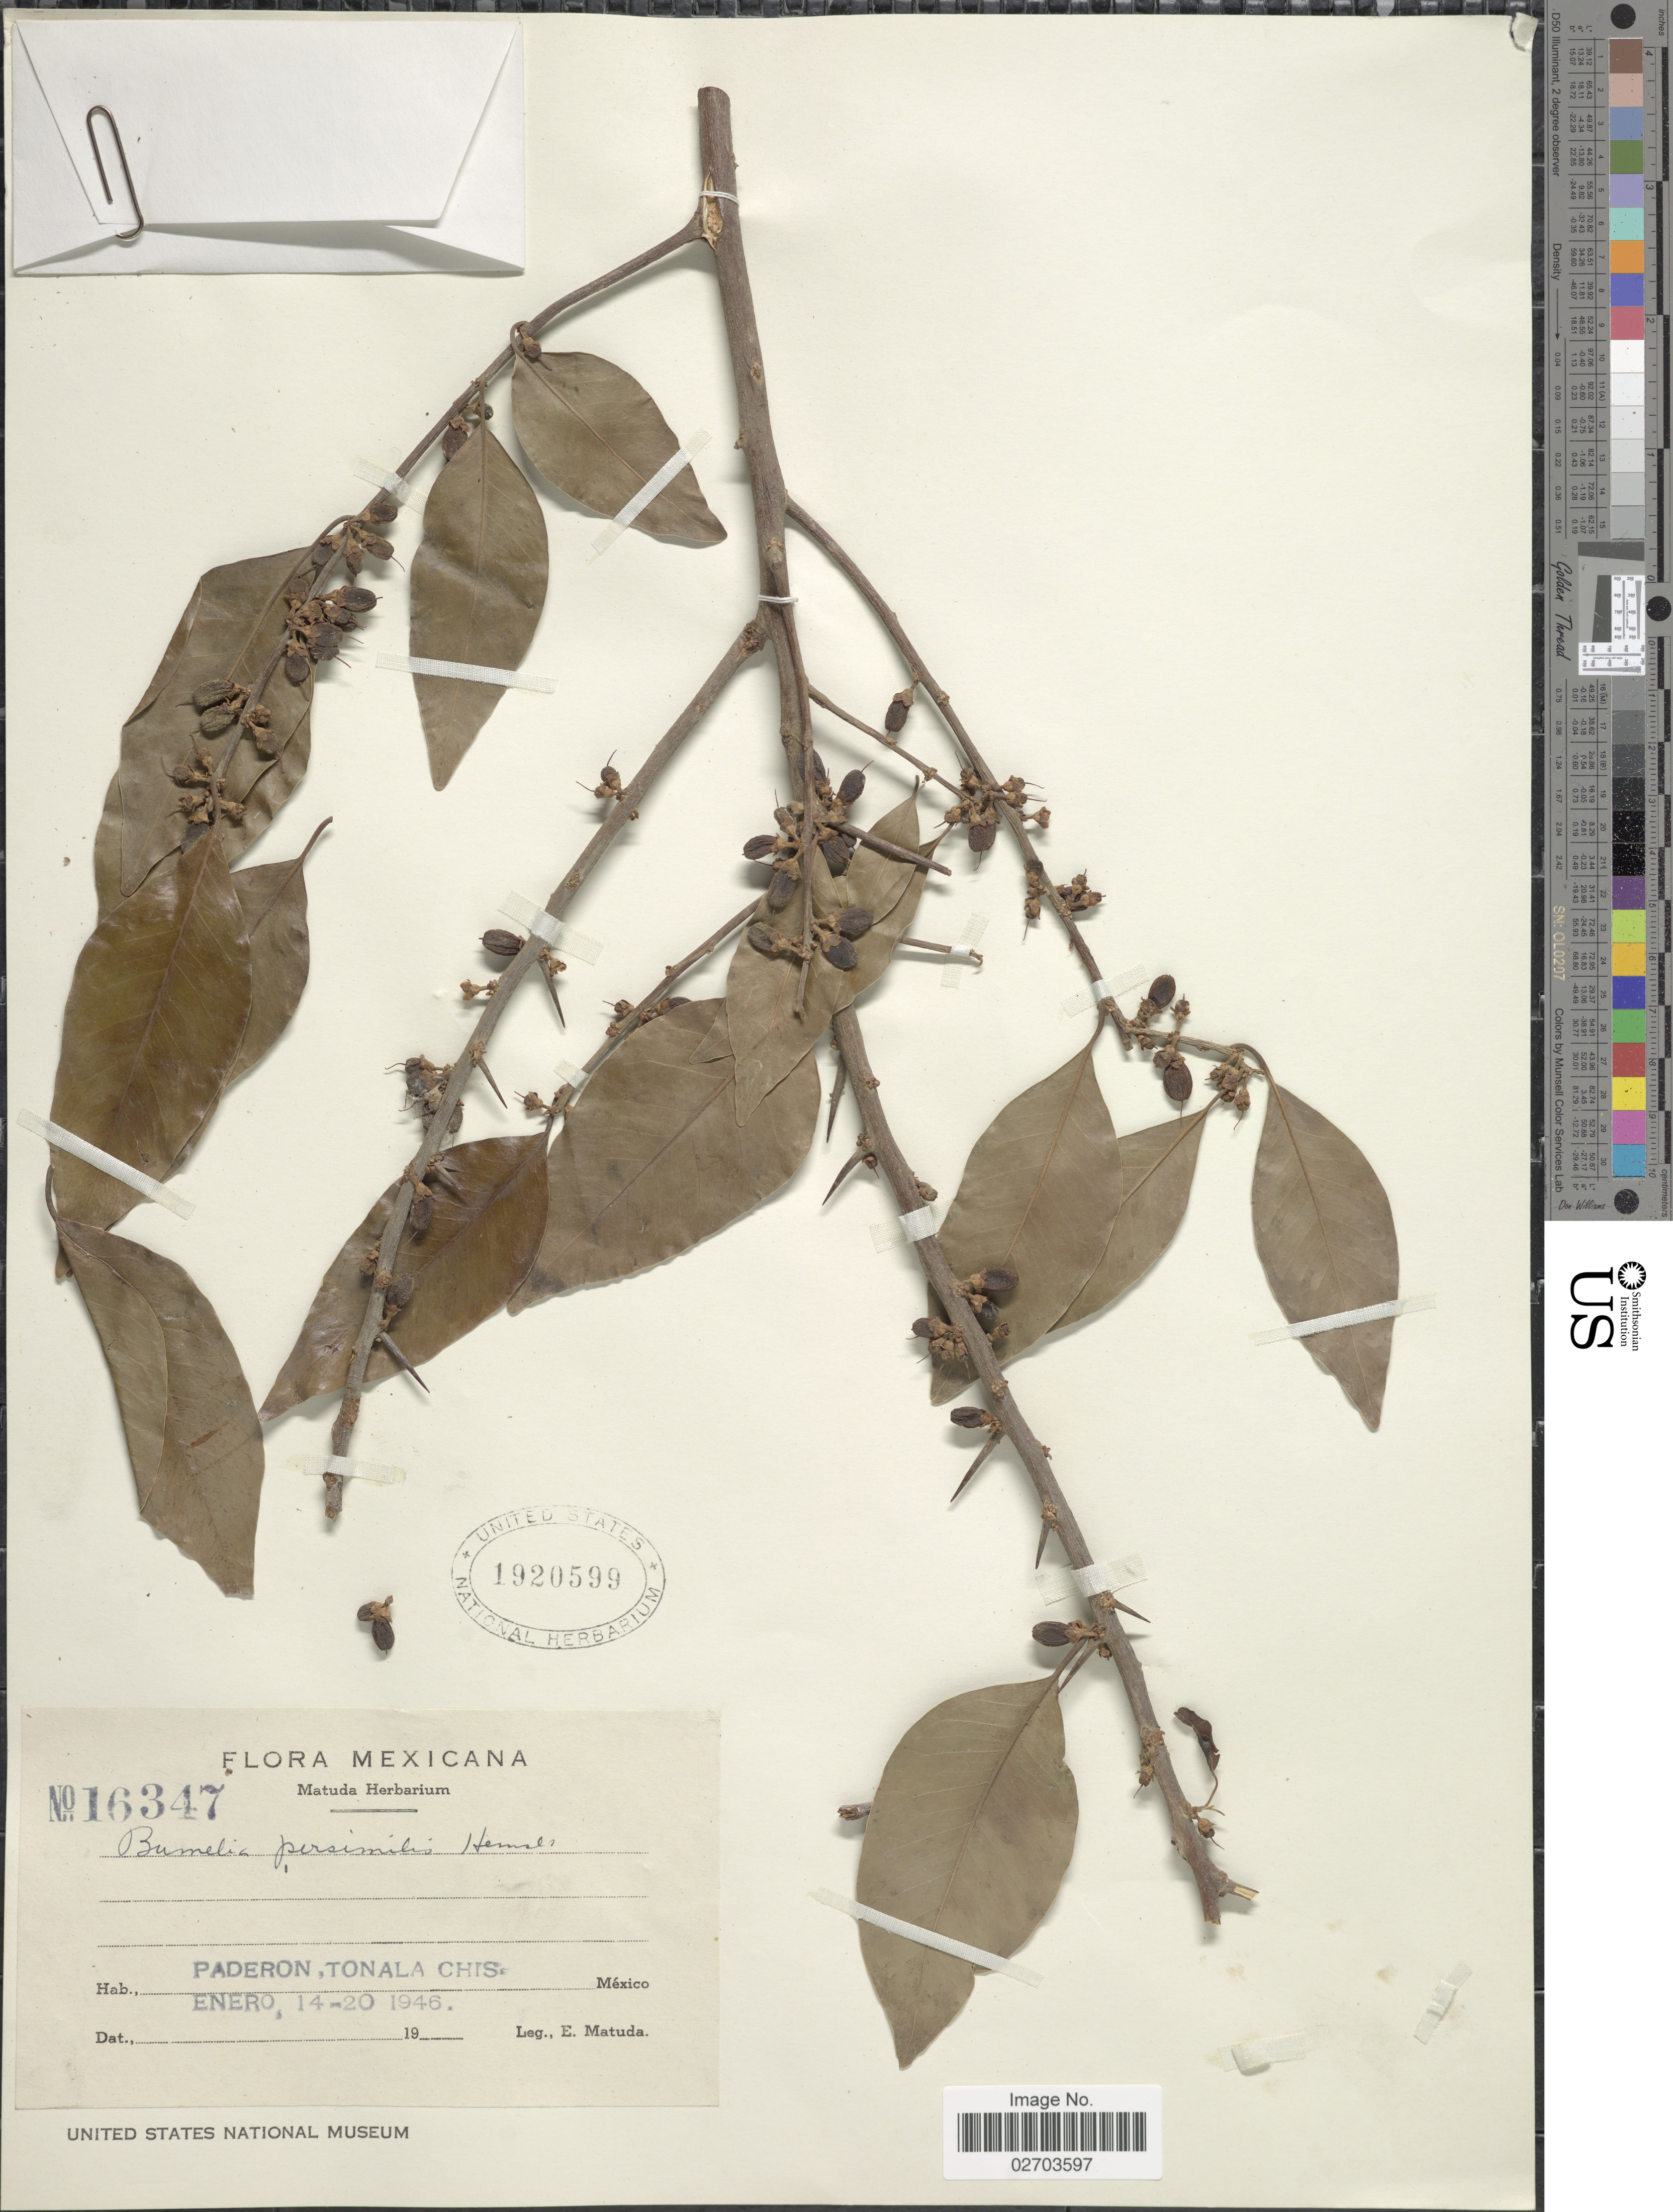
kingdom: Plantae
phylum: Tracheophyta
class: Magnoliopsida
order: Ericales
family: Sapotaceae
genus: Sideroxylon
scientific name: Sideroxylon persimile subsp. persimile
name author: (Hemsl.) T.D. Penn.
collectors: E. Matuda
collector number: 16347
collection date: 1946-01-14/1946-01-20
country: Mexico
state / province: Chiapas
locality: Paderon, Tonala.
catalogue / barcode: US 1920599